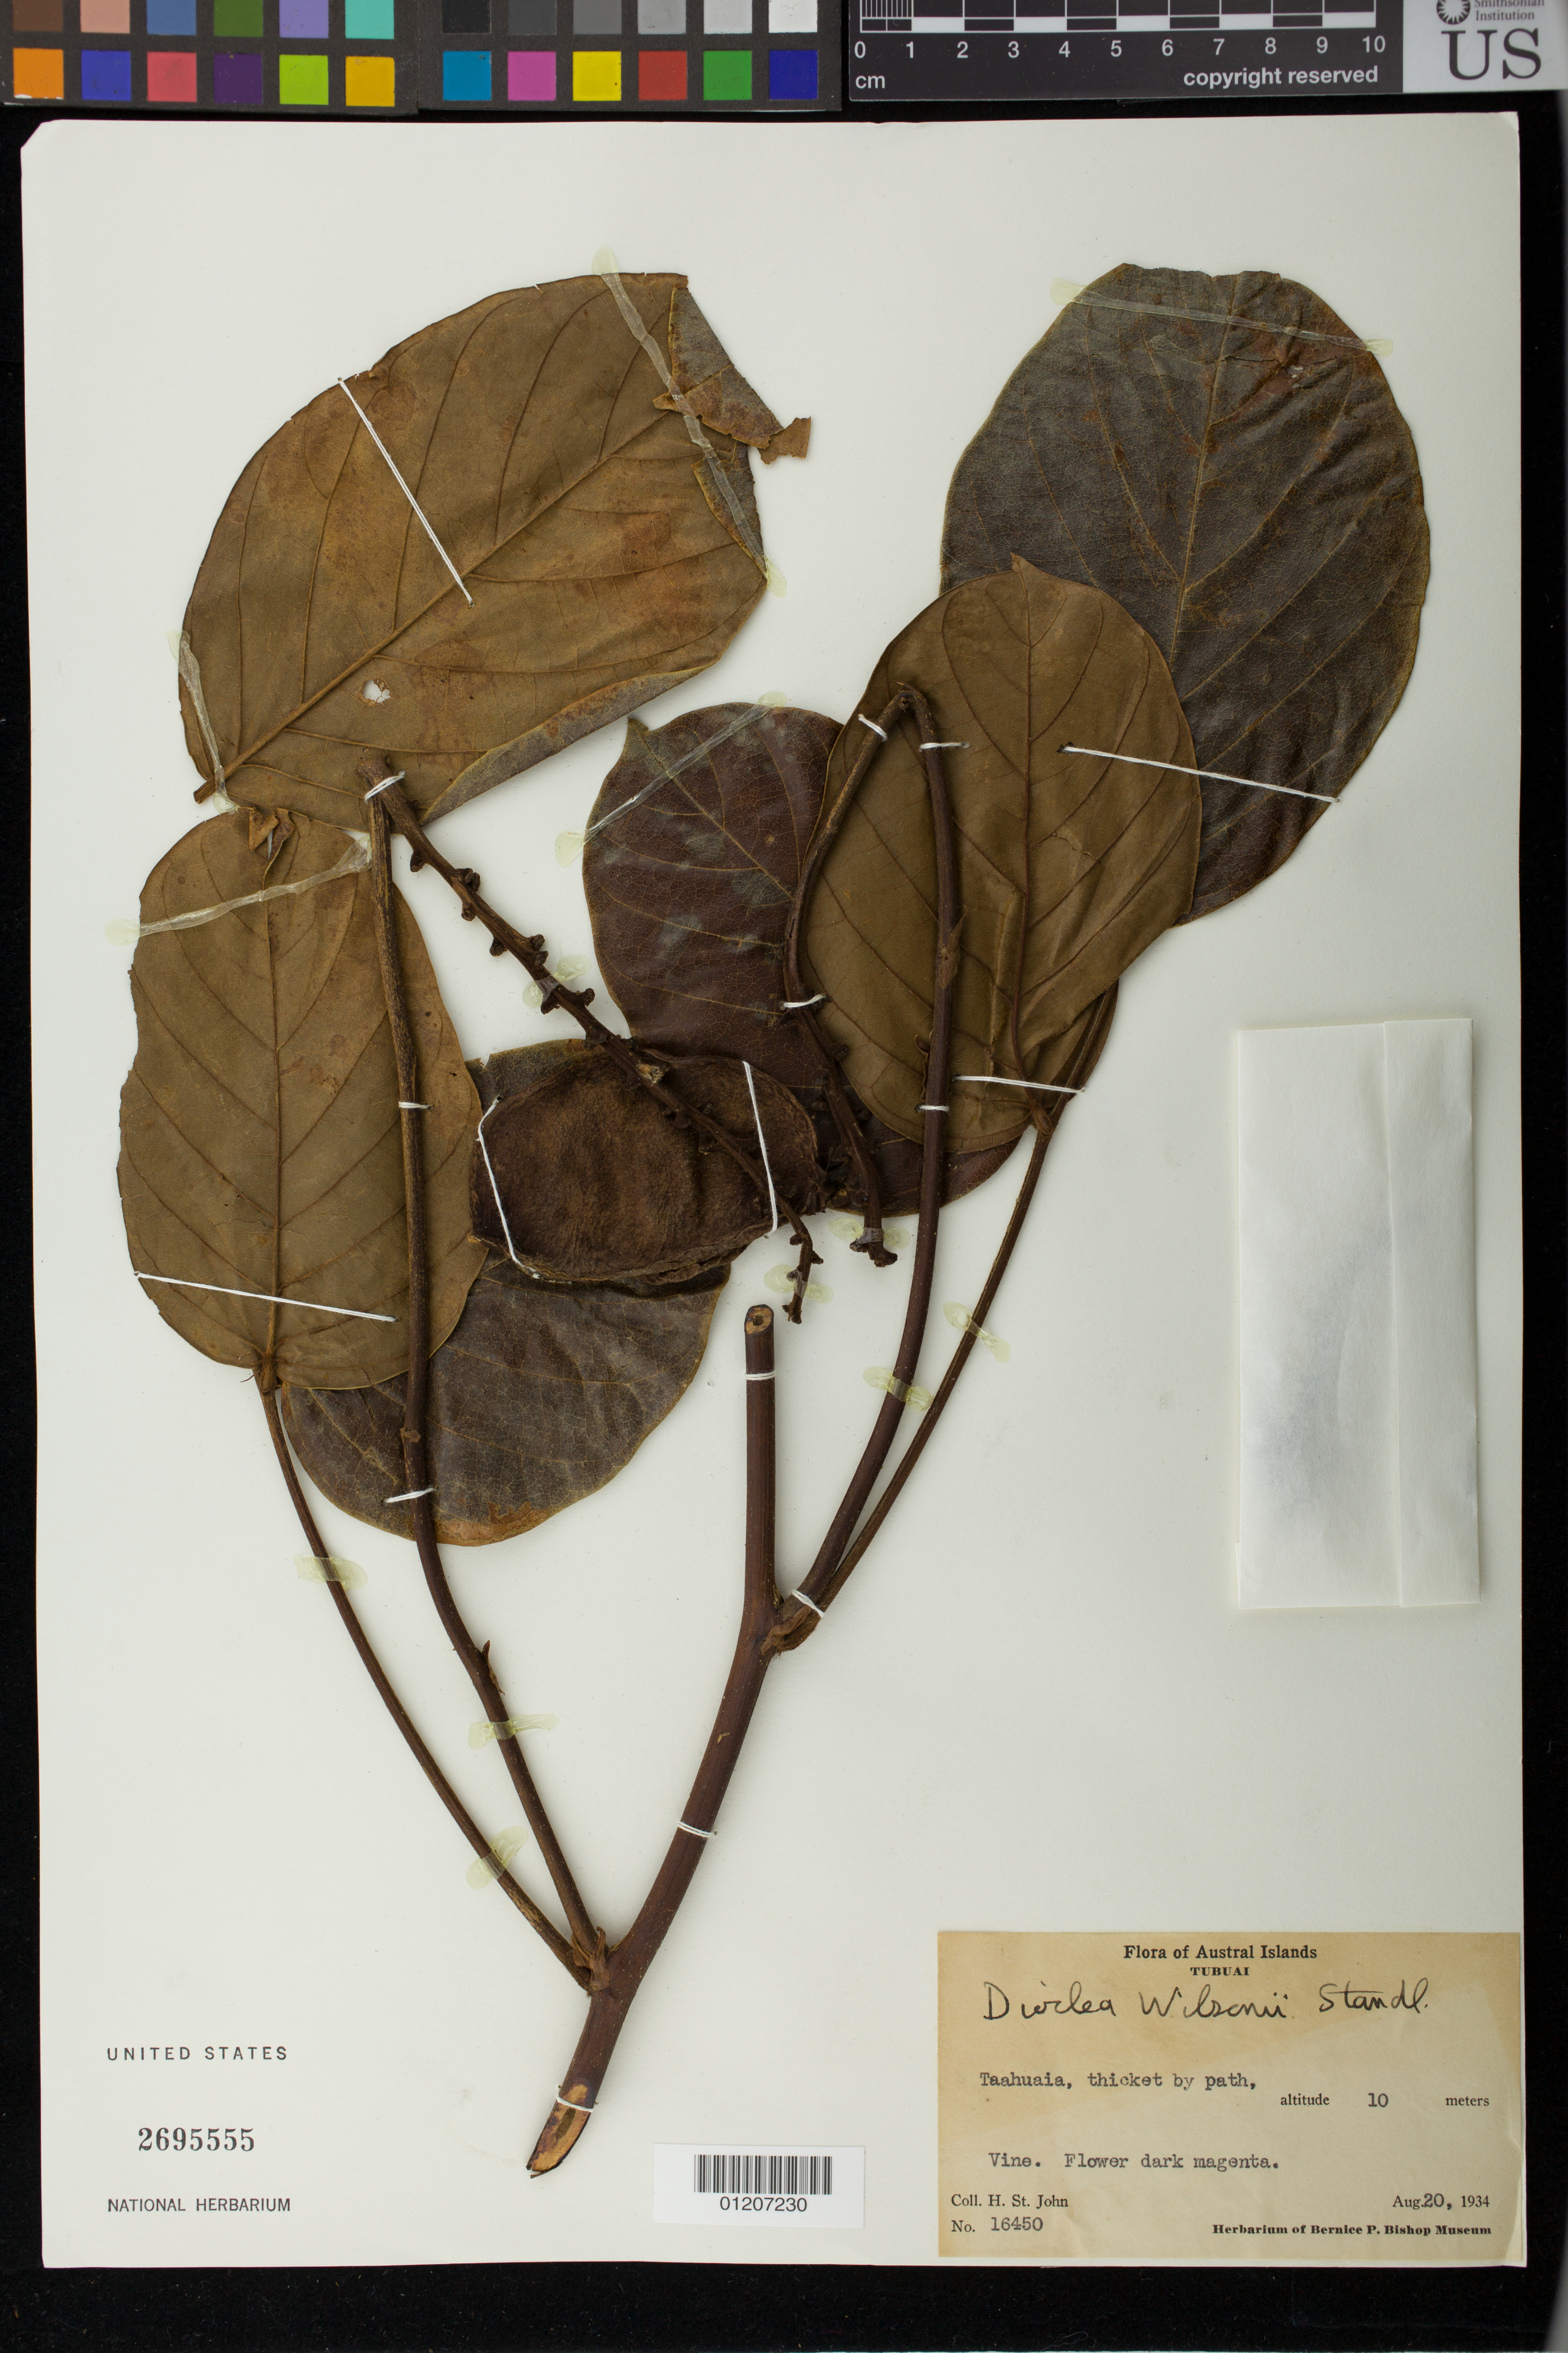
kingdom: Plantae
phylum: Tracheophyta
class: Magnoliopsida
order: Fabales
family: Fabaceae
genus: Macropsychanthus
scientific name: Macropsychanthus wilsonii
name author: (Standl.) L.P. Queiroz & Snak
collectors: H. St. John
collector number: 16450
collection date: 1934-08-20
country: French Polynesia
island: Tubuai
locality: Taahuaia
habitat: thicket by path.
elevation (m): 10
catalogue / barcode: US 2695555